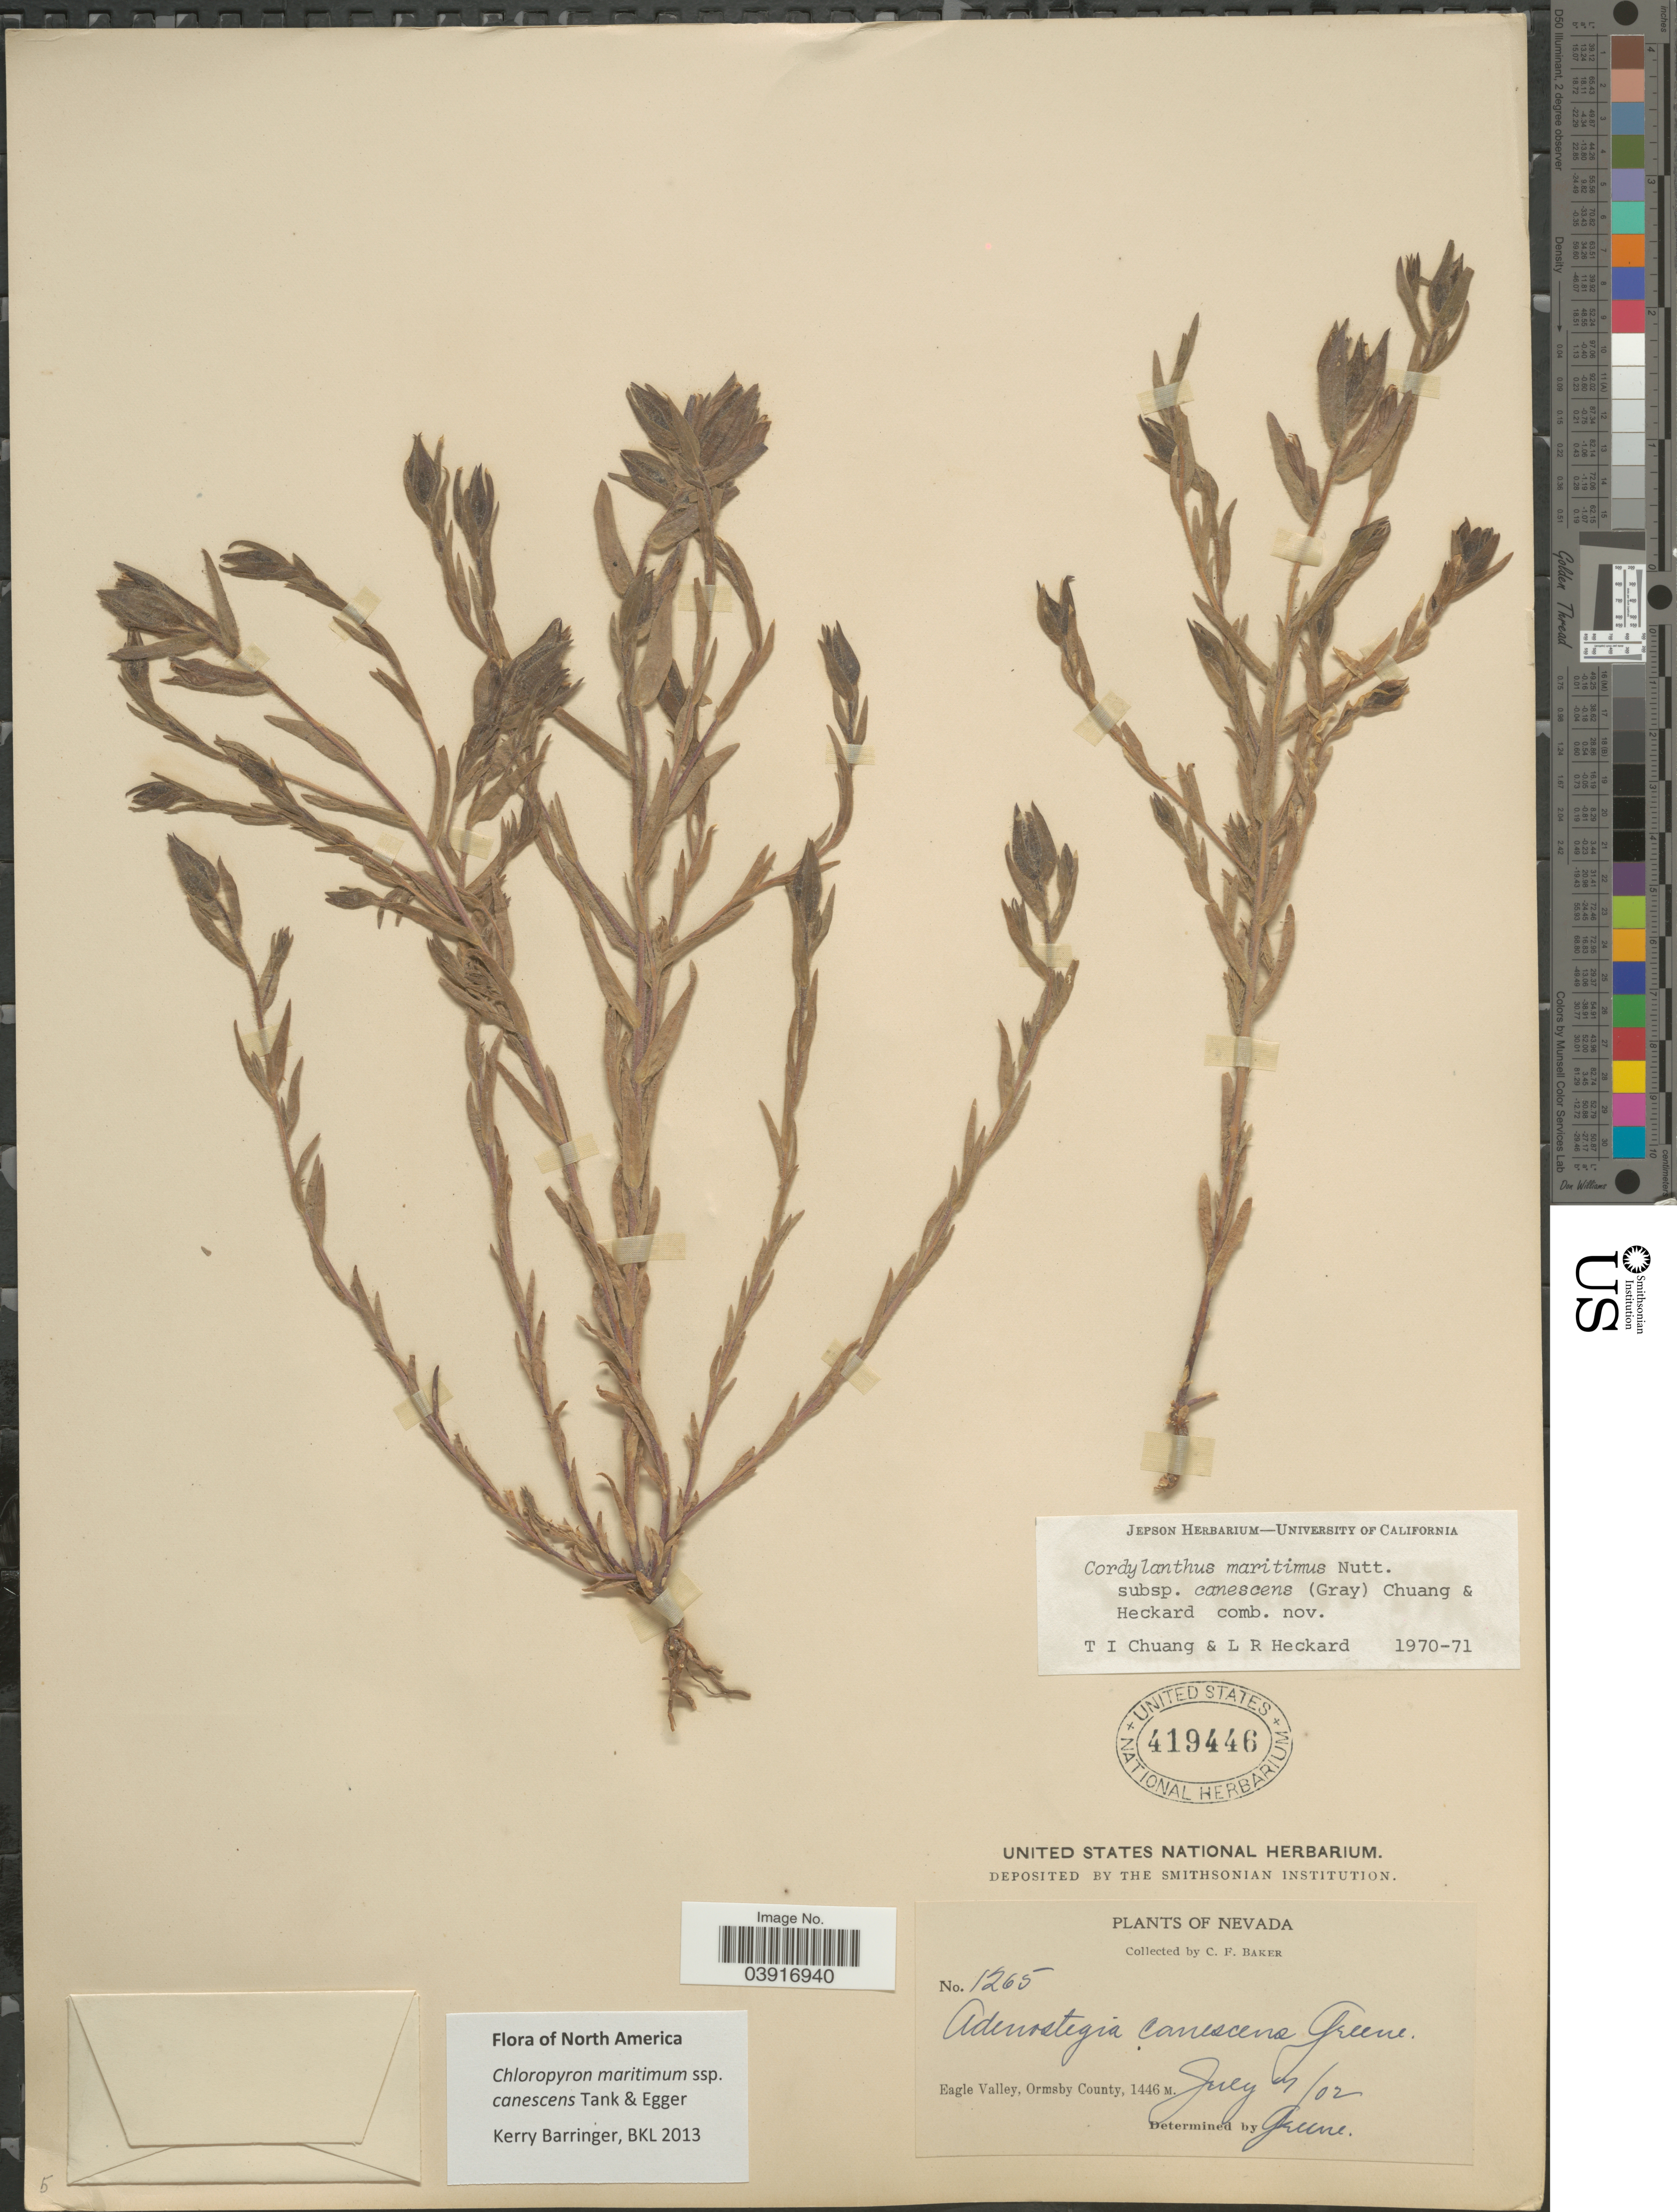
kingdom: Plantae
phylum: Tracheophyta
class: Magnoliopsida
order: Lamiales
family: Orobanchaceae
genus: Chloropyron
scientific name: Chloropyron maritimum subsp. canescens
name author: (A. Gray) Tank & J.M. Egger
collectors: C. F. Baker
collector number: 1265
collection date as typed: Transcribed d/m/y: 7/7/2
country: United States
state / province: Nevada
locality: Eagle Valley, Ormsby County.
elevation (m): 1446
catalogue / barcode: US 419446